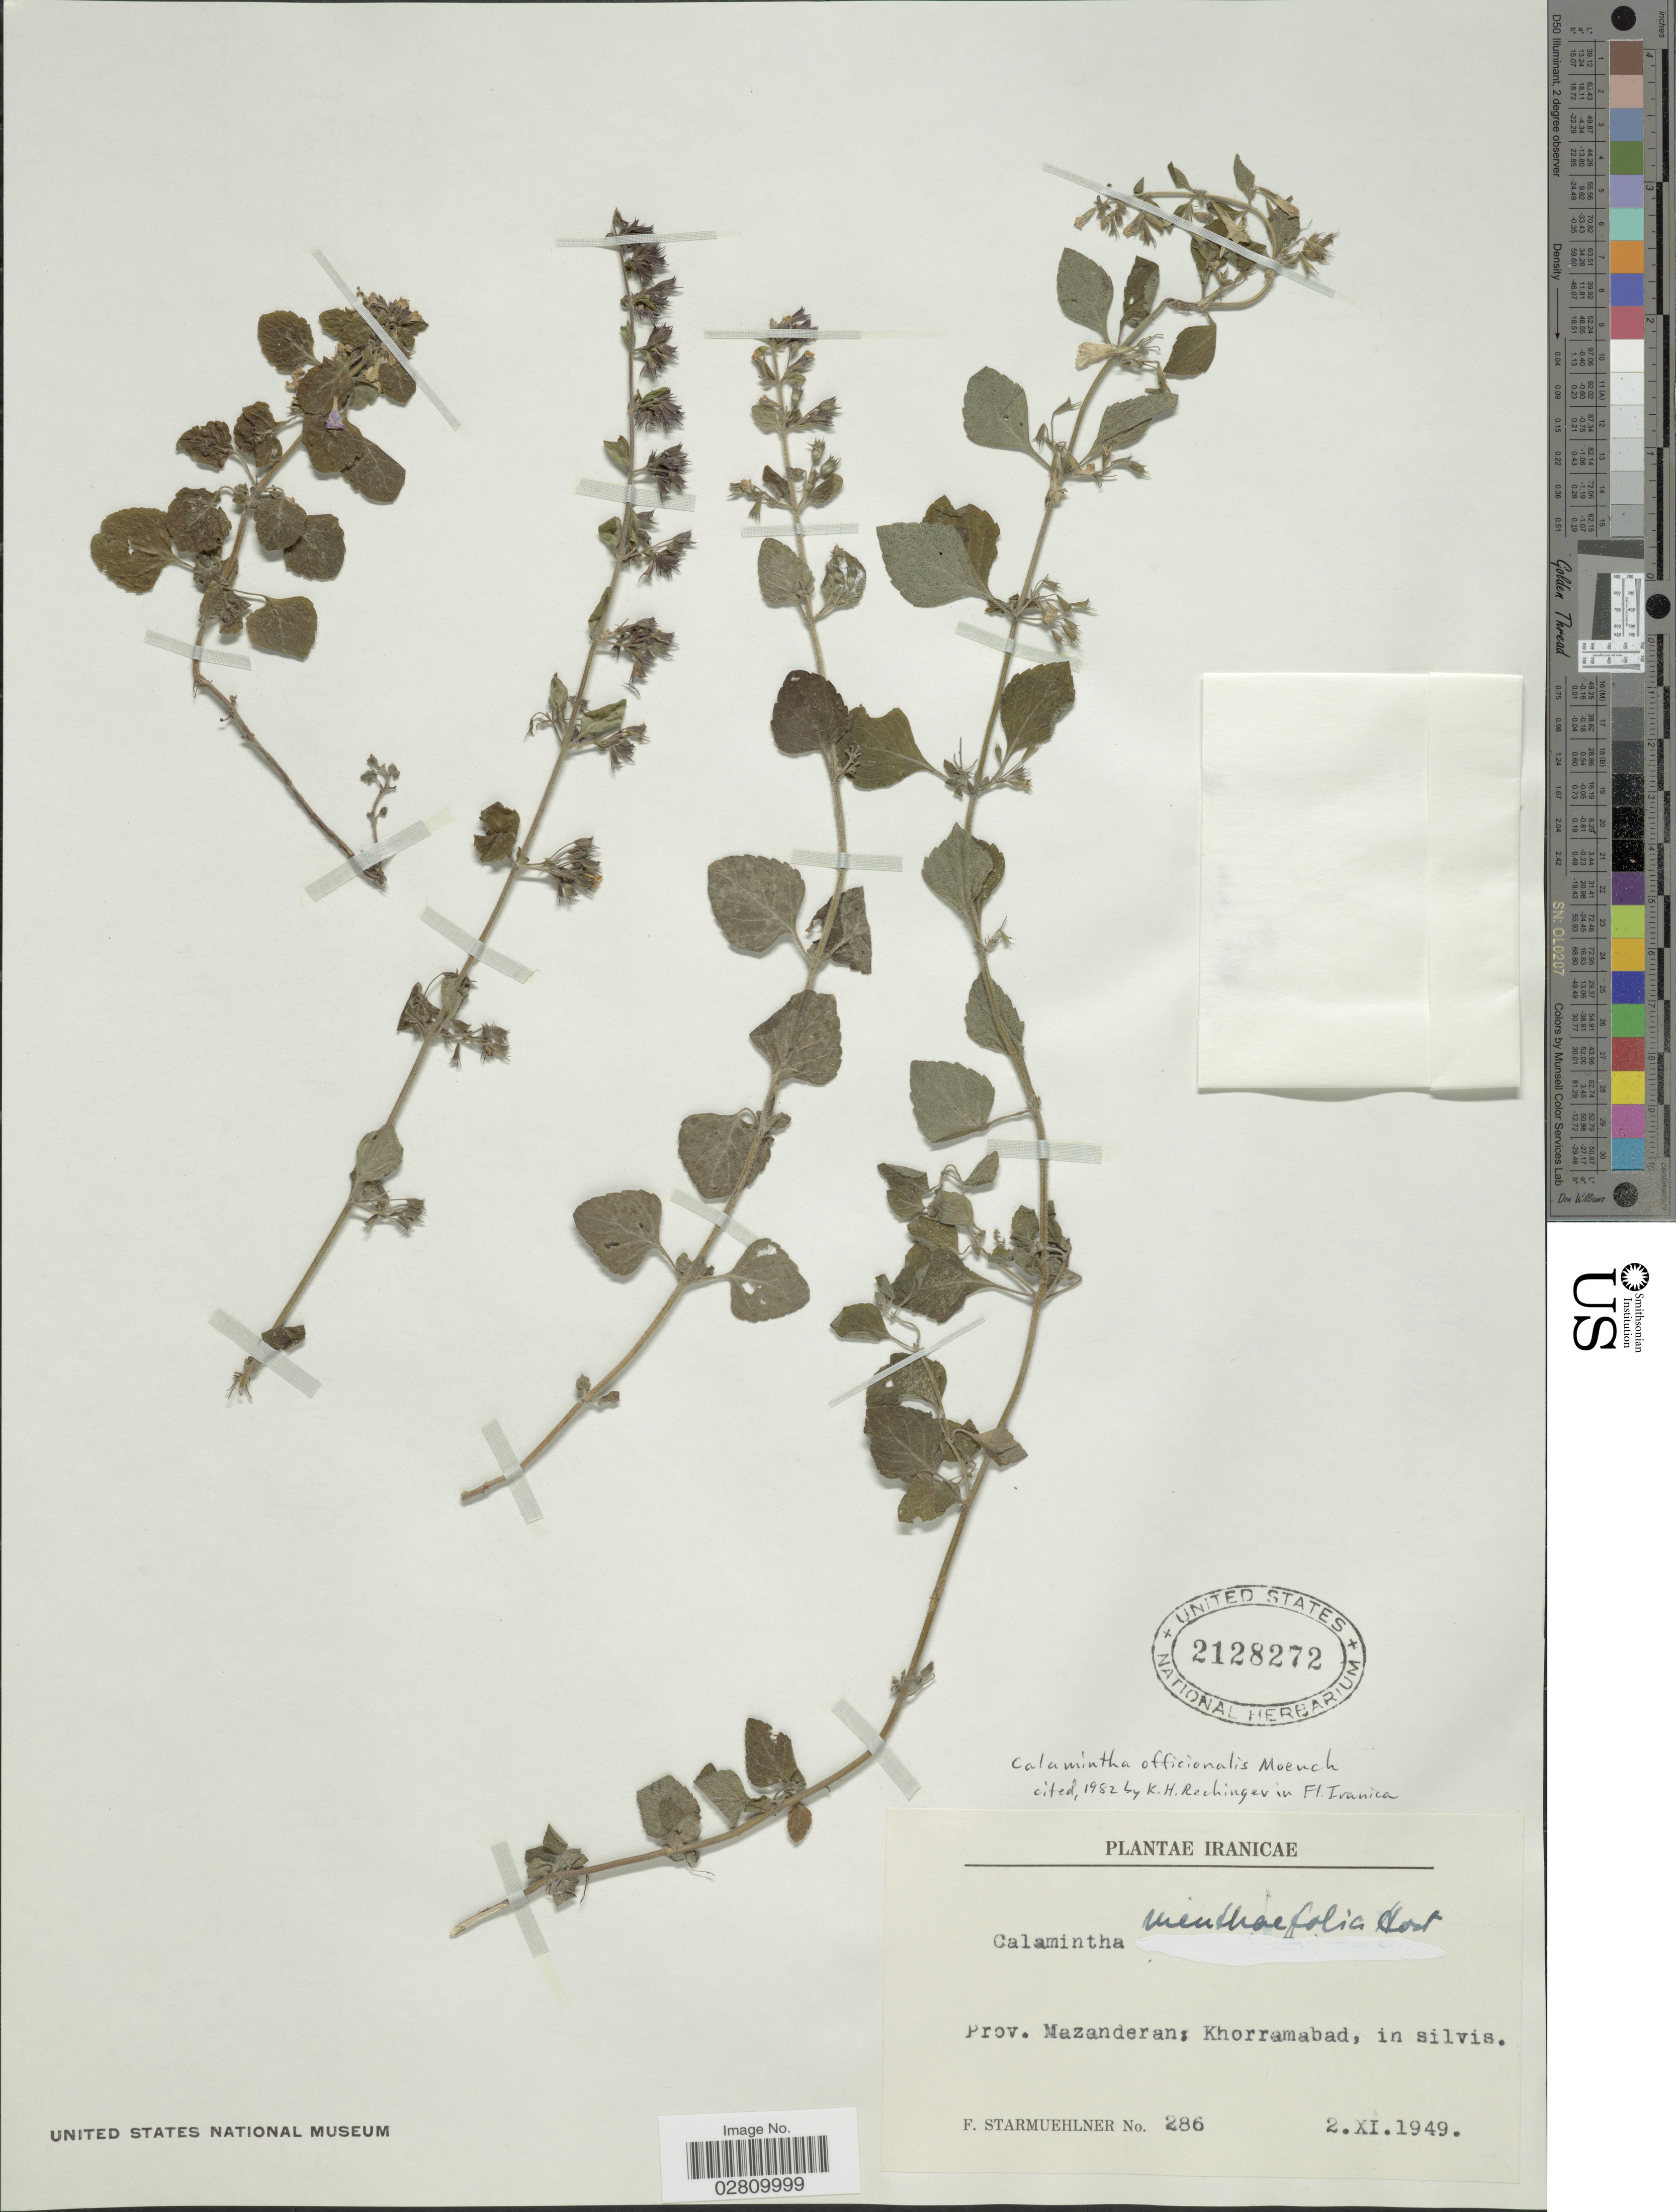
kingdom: Plantae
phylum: Tracheophyta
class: Magnoliopsida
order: Lamiales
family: Lamiaceae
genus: Calamintha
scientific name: Calamintha officinalis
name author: Moench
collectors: F. Starmuehlner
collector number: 286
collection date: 1949-11-02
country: Iran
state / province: Mazandaran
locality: Prov. Mazanderan: Khorramabad, in silvis.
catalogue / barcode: US 2128272